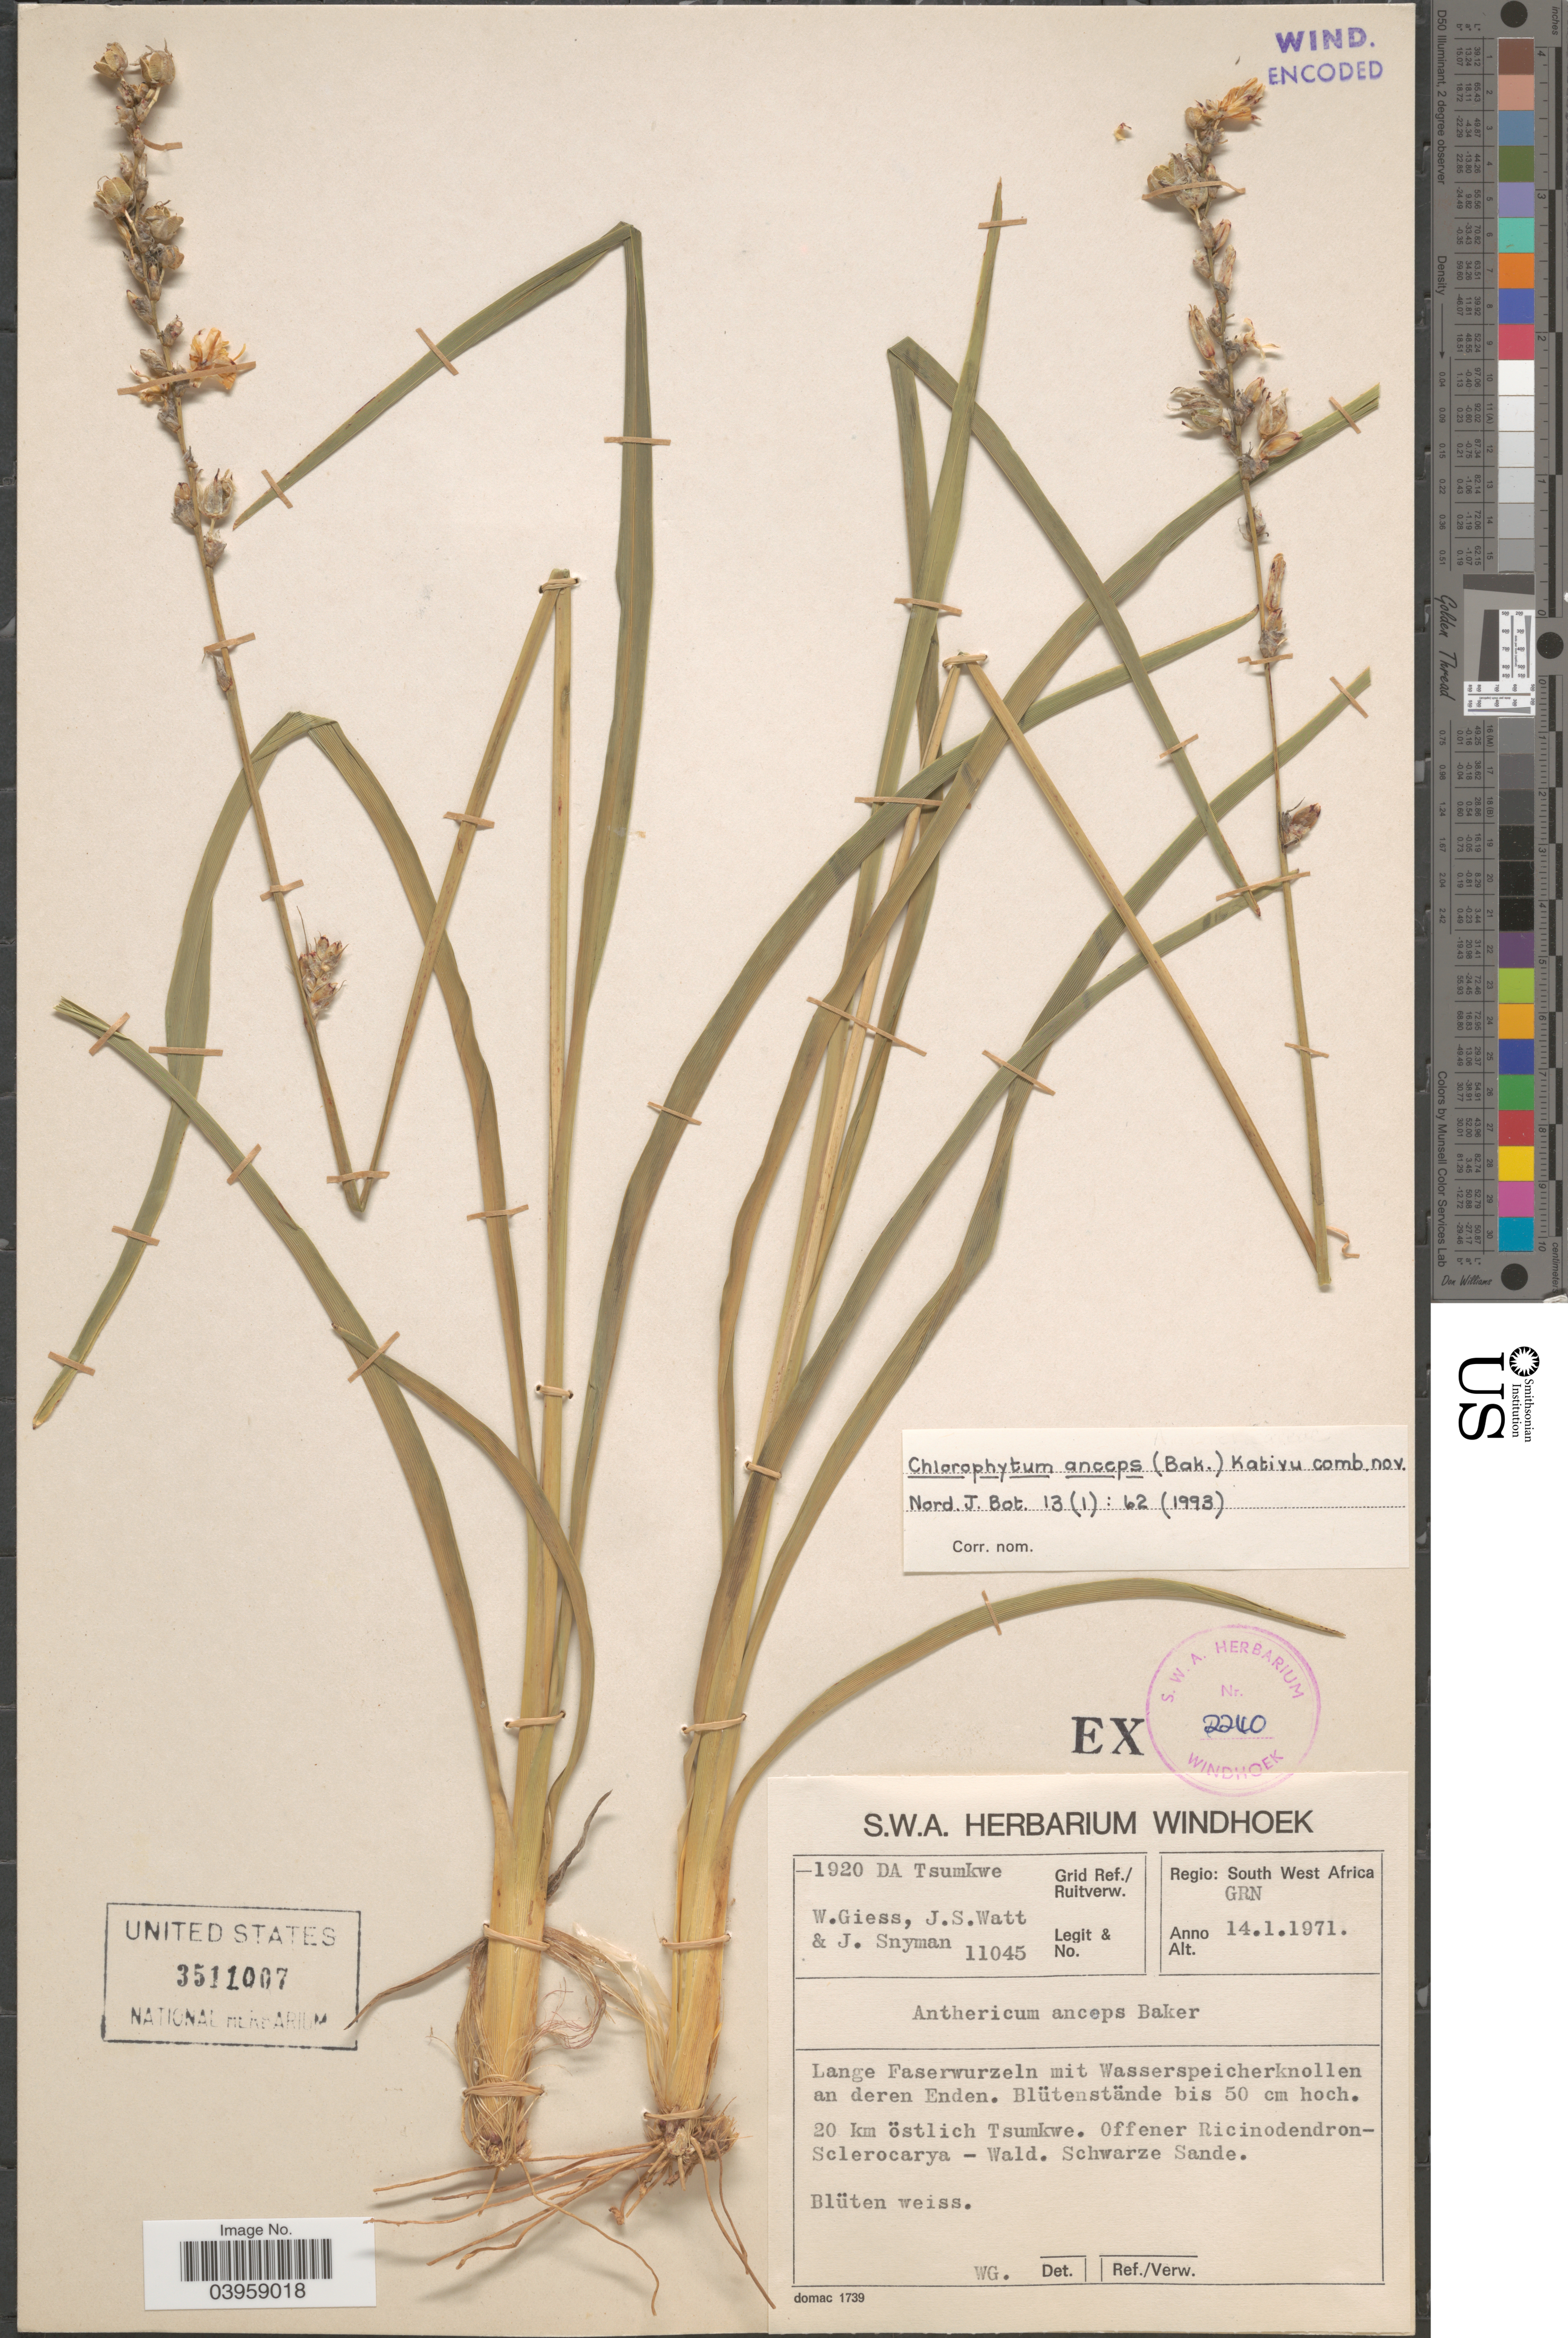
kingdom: Plantae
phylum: Tracheophyta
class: Liliopsida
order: Asparagales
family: Asparagaceae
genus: Chlorophytum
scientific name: Chlorophytum anceps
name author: (Baker) Kativu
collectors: W. Giess, J. Watt & J. Snyman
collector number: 11045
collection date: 1971-01-14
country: Namibia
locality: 1920 DA (Tsumkwe) Grid Ref./Ruitverw. Regio: South West Africa. GRN. Lange Faserwurzeln mit Wasserspeicherknollen an deren Enden. 20 km östlich Tsumkwe.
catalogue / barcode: US 3511007